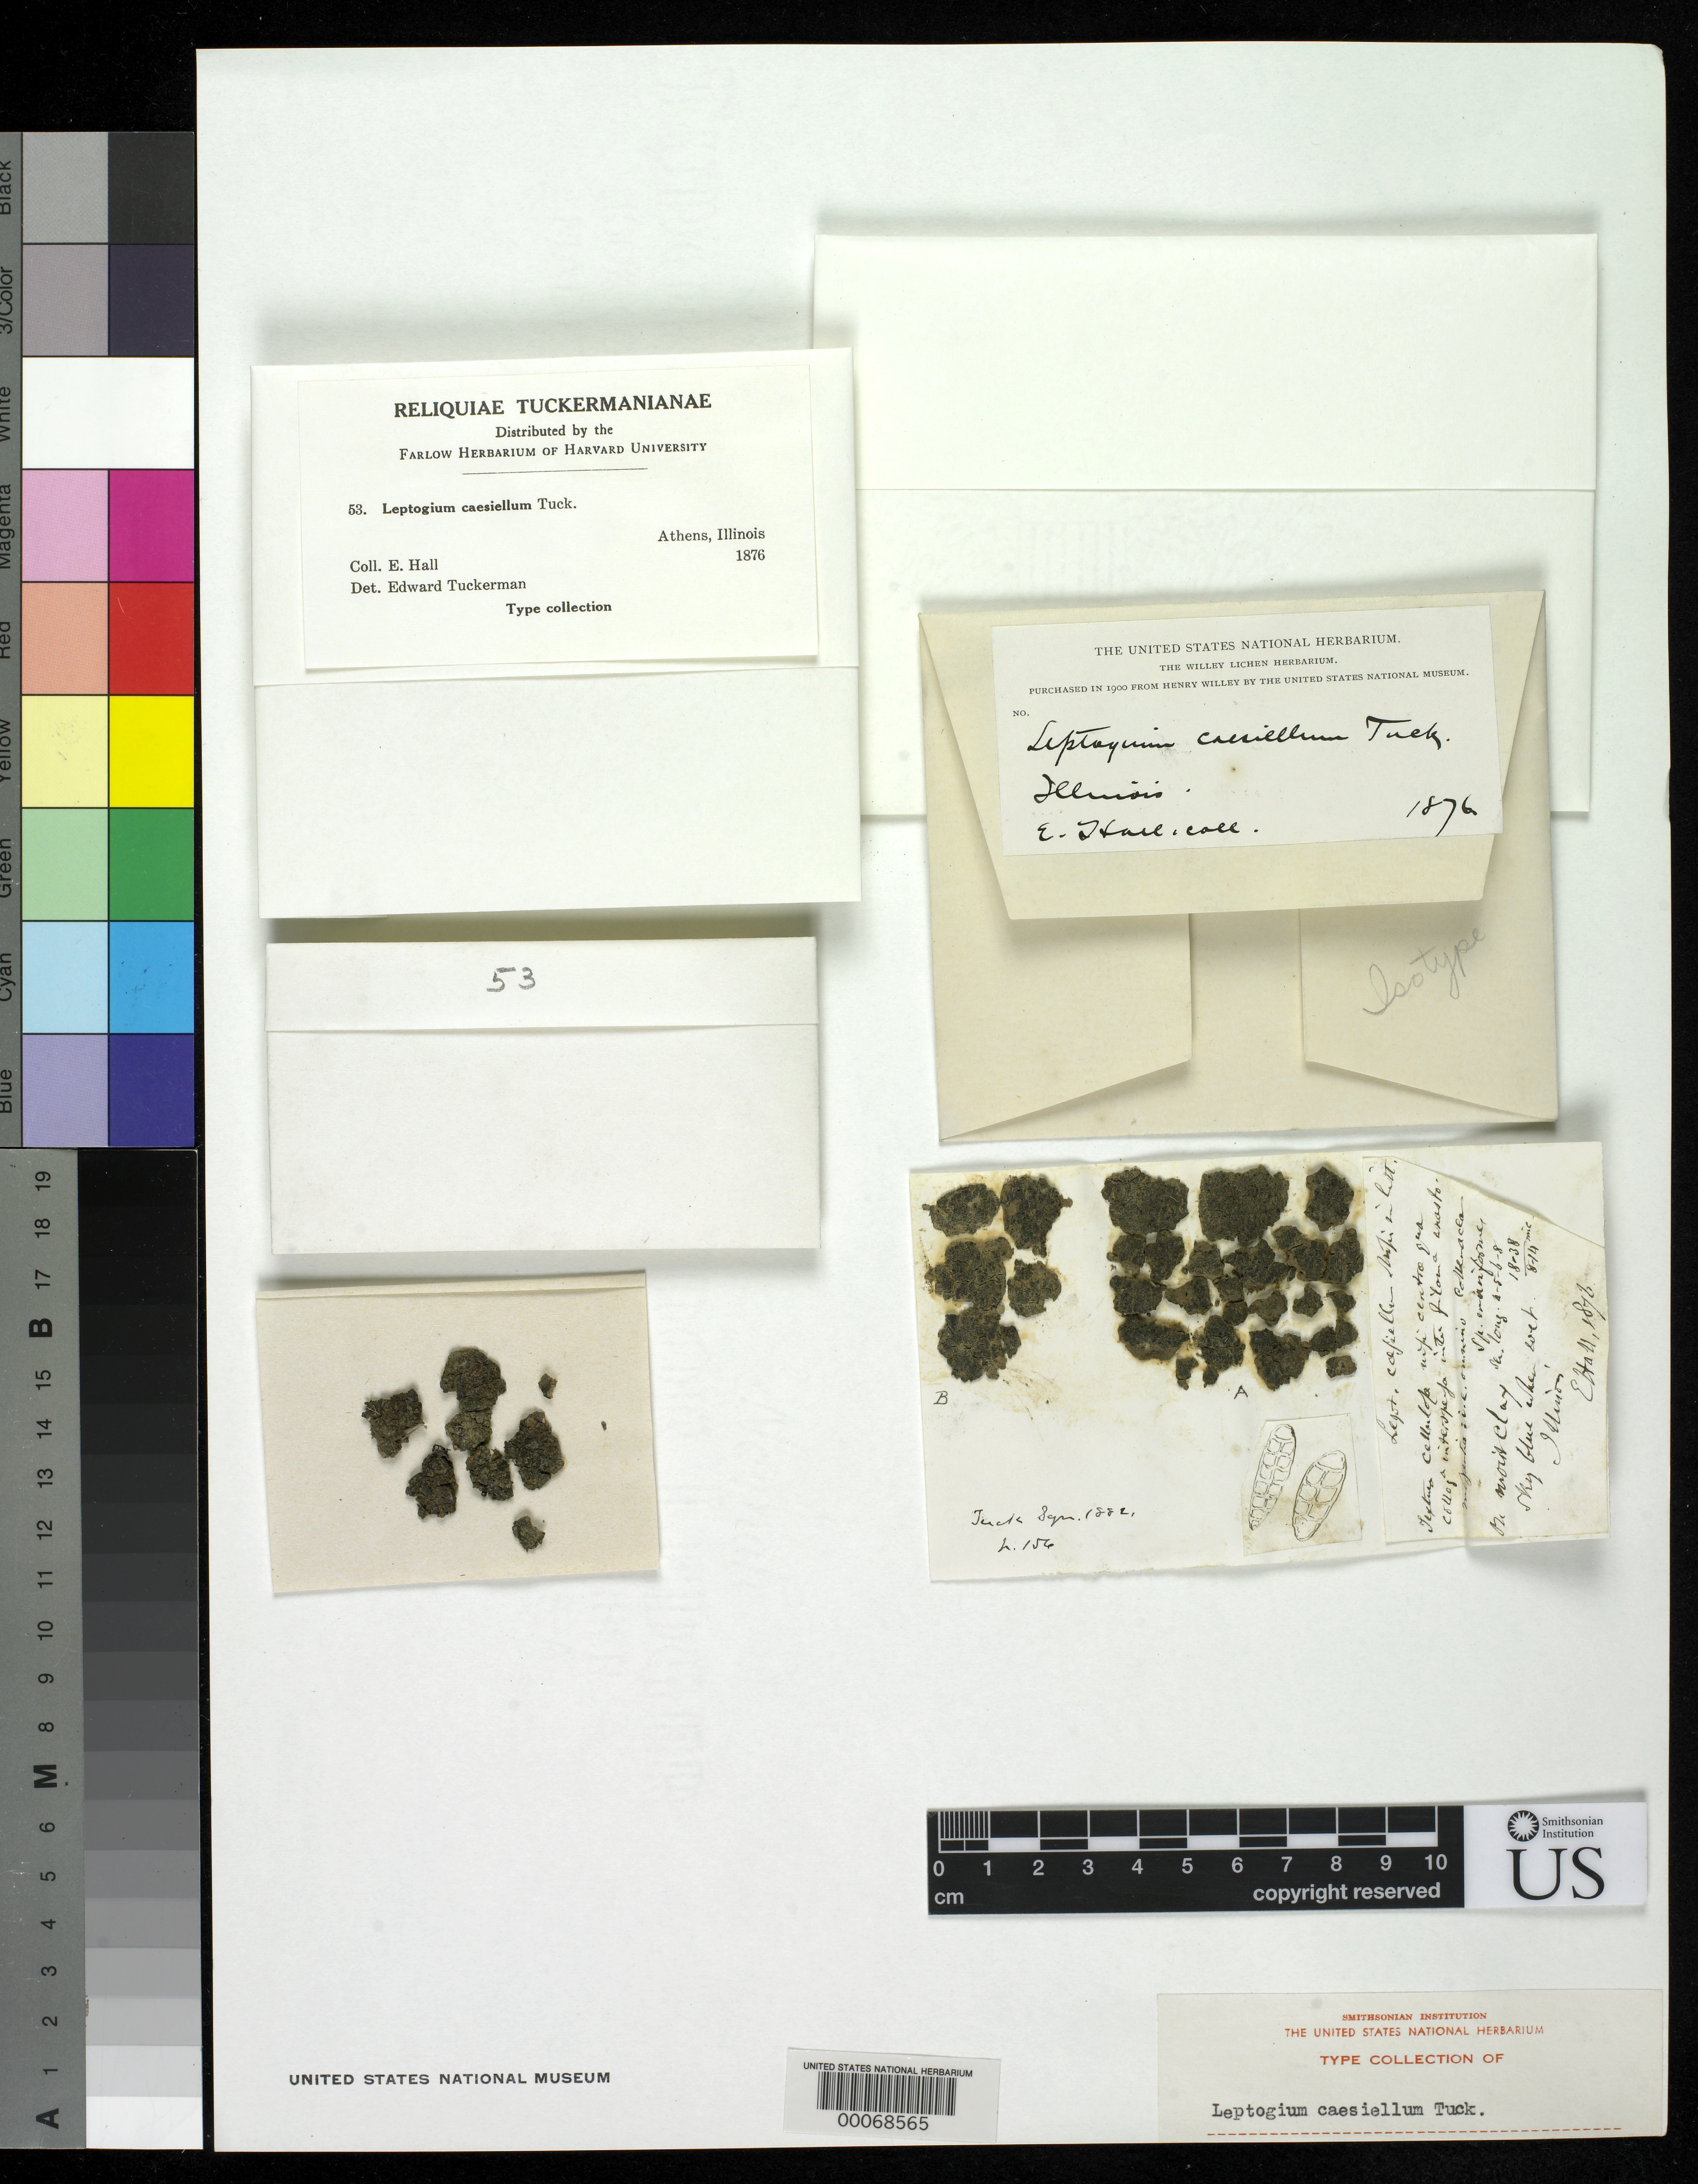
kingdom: Fungi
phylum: Ascomycota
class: Lecanoromycetes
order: Peltigerales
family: Collemataceae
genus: Leptogium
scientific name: Leptogium caesiellum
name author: Tuck.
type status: Type Collection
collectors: E. Hall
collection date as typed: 1876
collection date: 1876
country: United States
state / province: Illinois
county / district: Menard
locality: Athens.